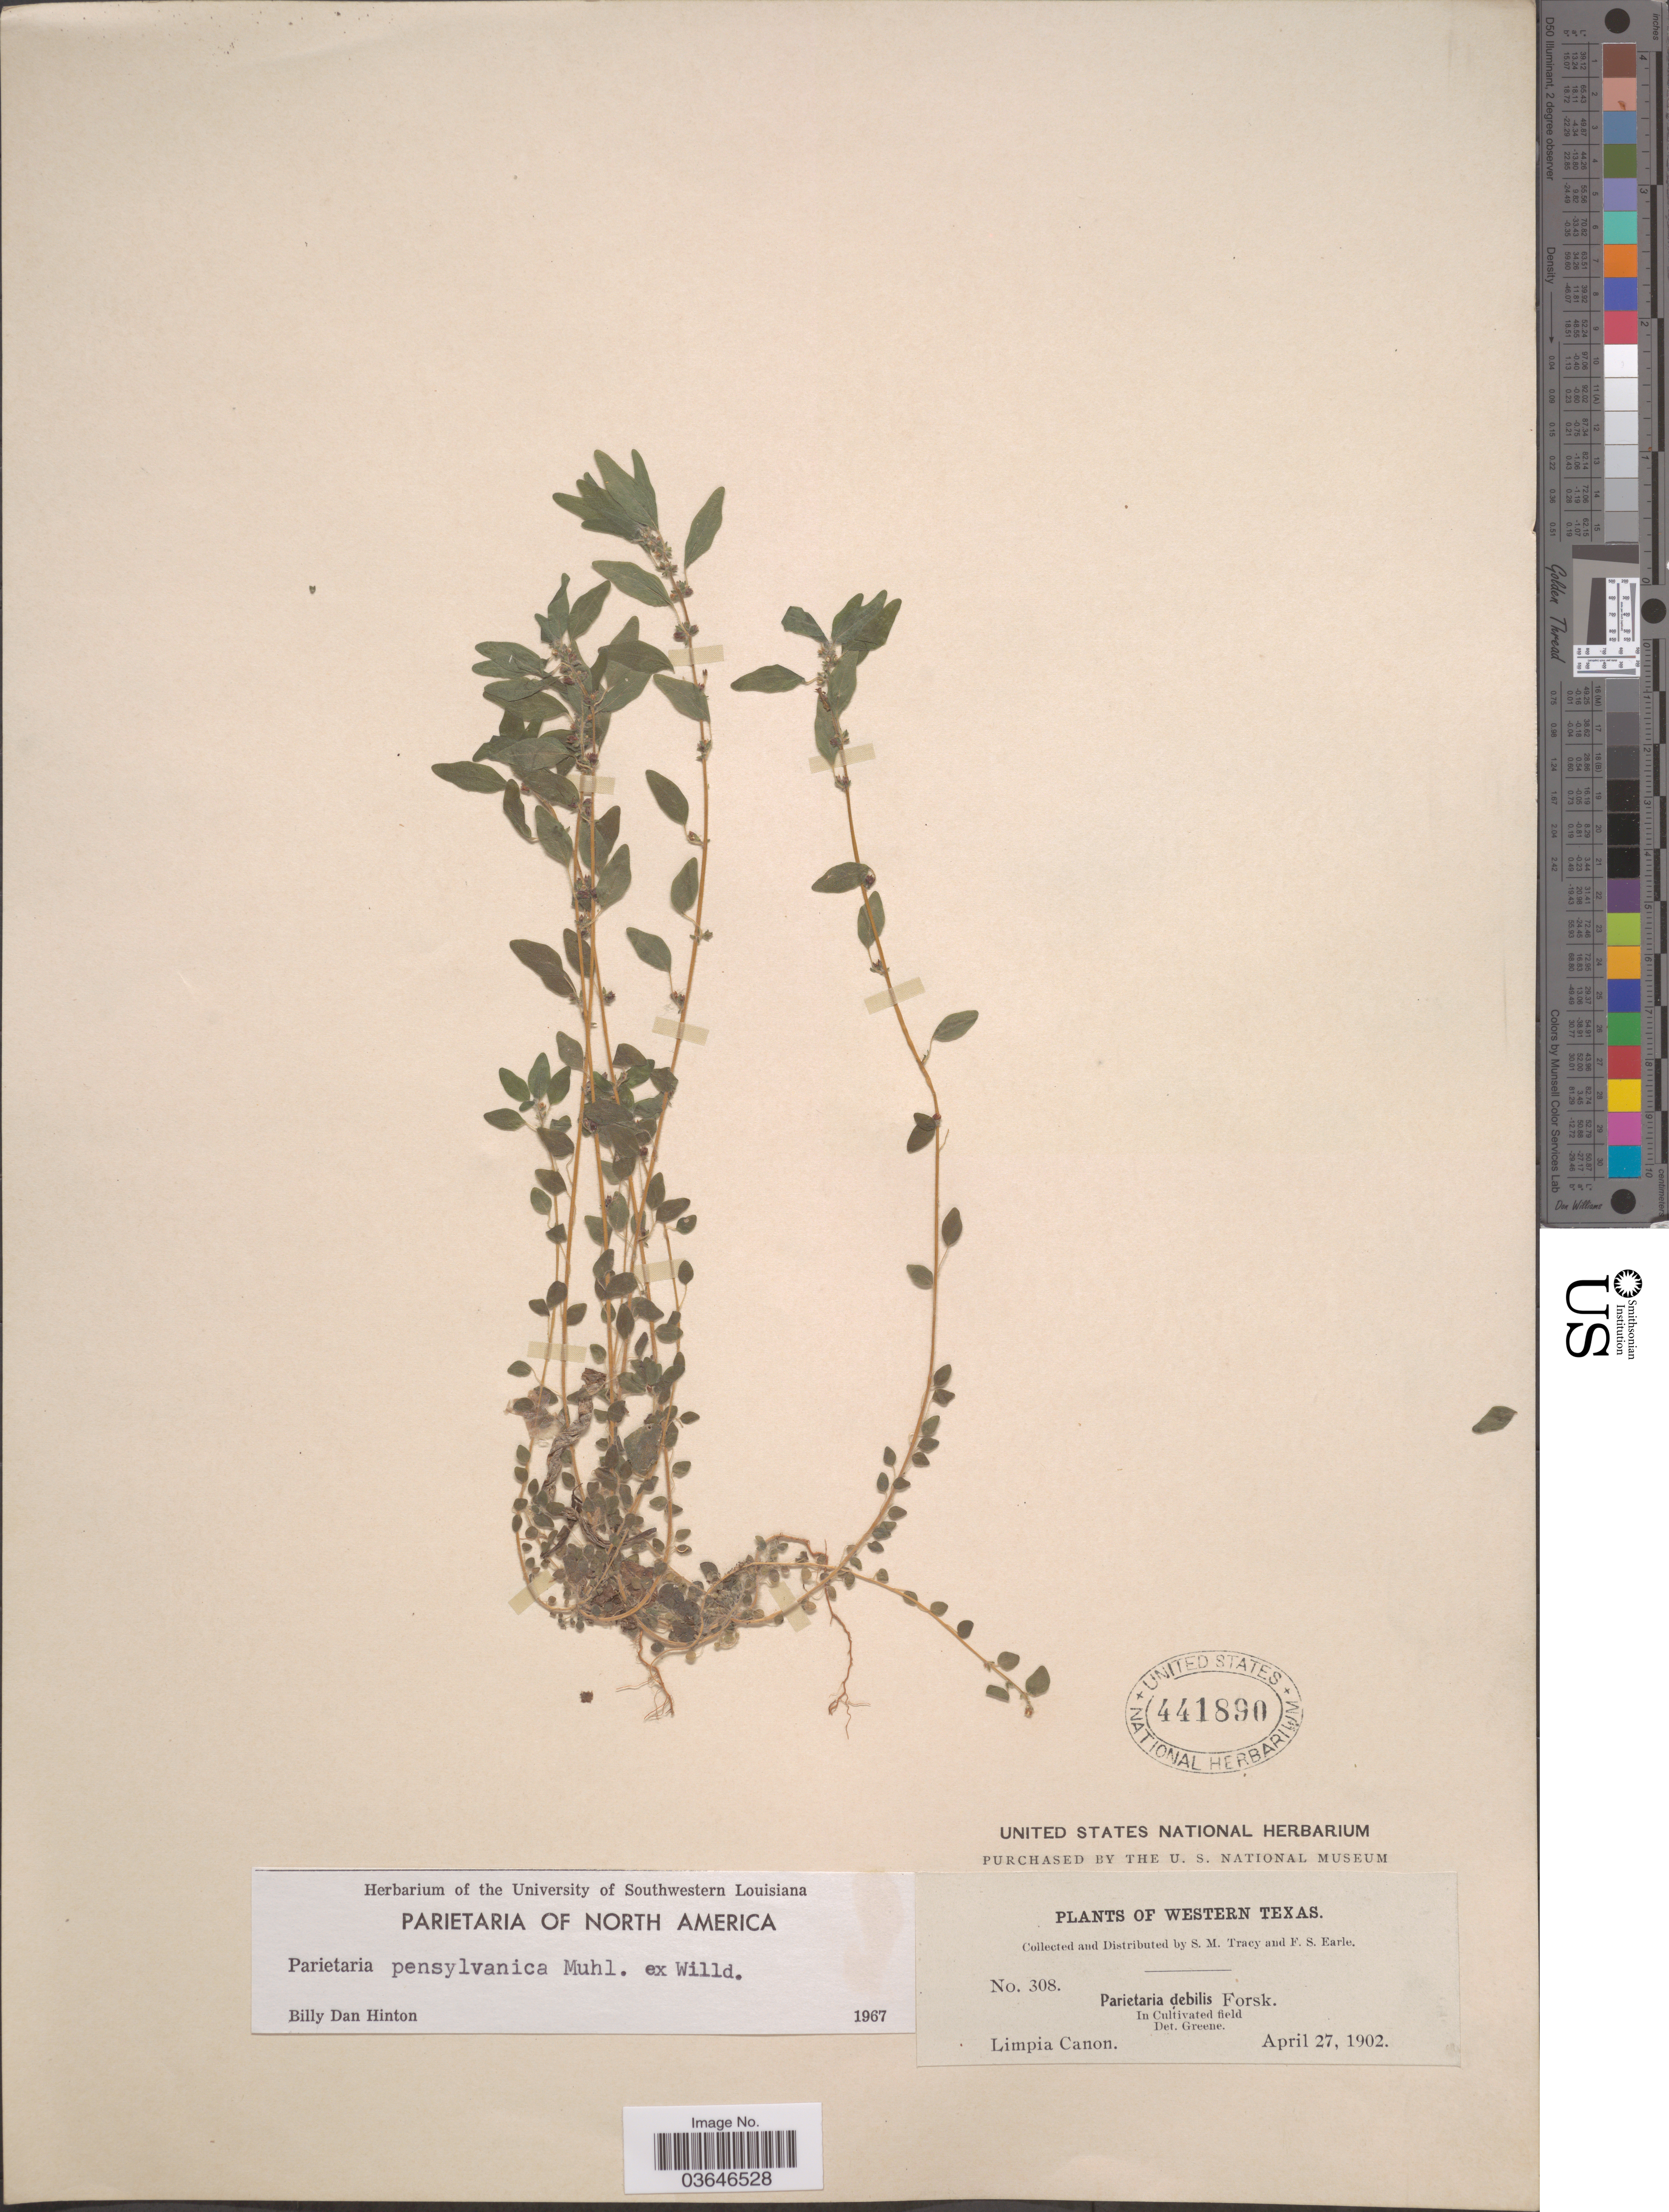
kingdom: Plantae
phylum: Tracheophyta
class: Magnoliopsida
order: Rosales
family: Urticaceae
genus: Parietaria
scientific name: Parietaria pensylvanica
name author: Muhl. ex Willd.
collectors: S. M. Tracy & F. S. Earle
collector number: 308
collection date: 1902-04-27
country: United States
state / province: Texas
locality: Western Texas. Limpia Canon.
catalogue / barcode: US 441890